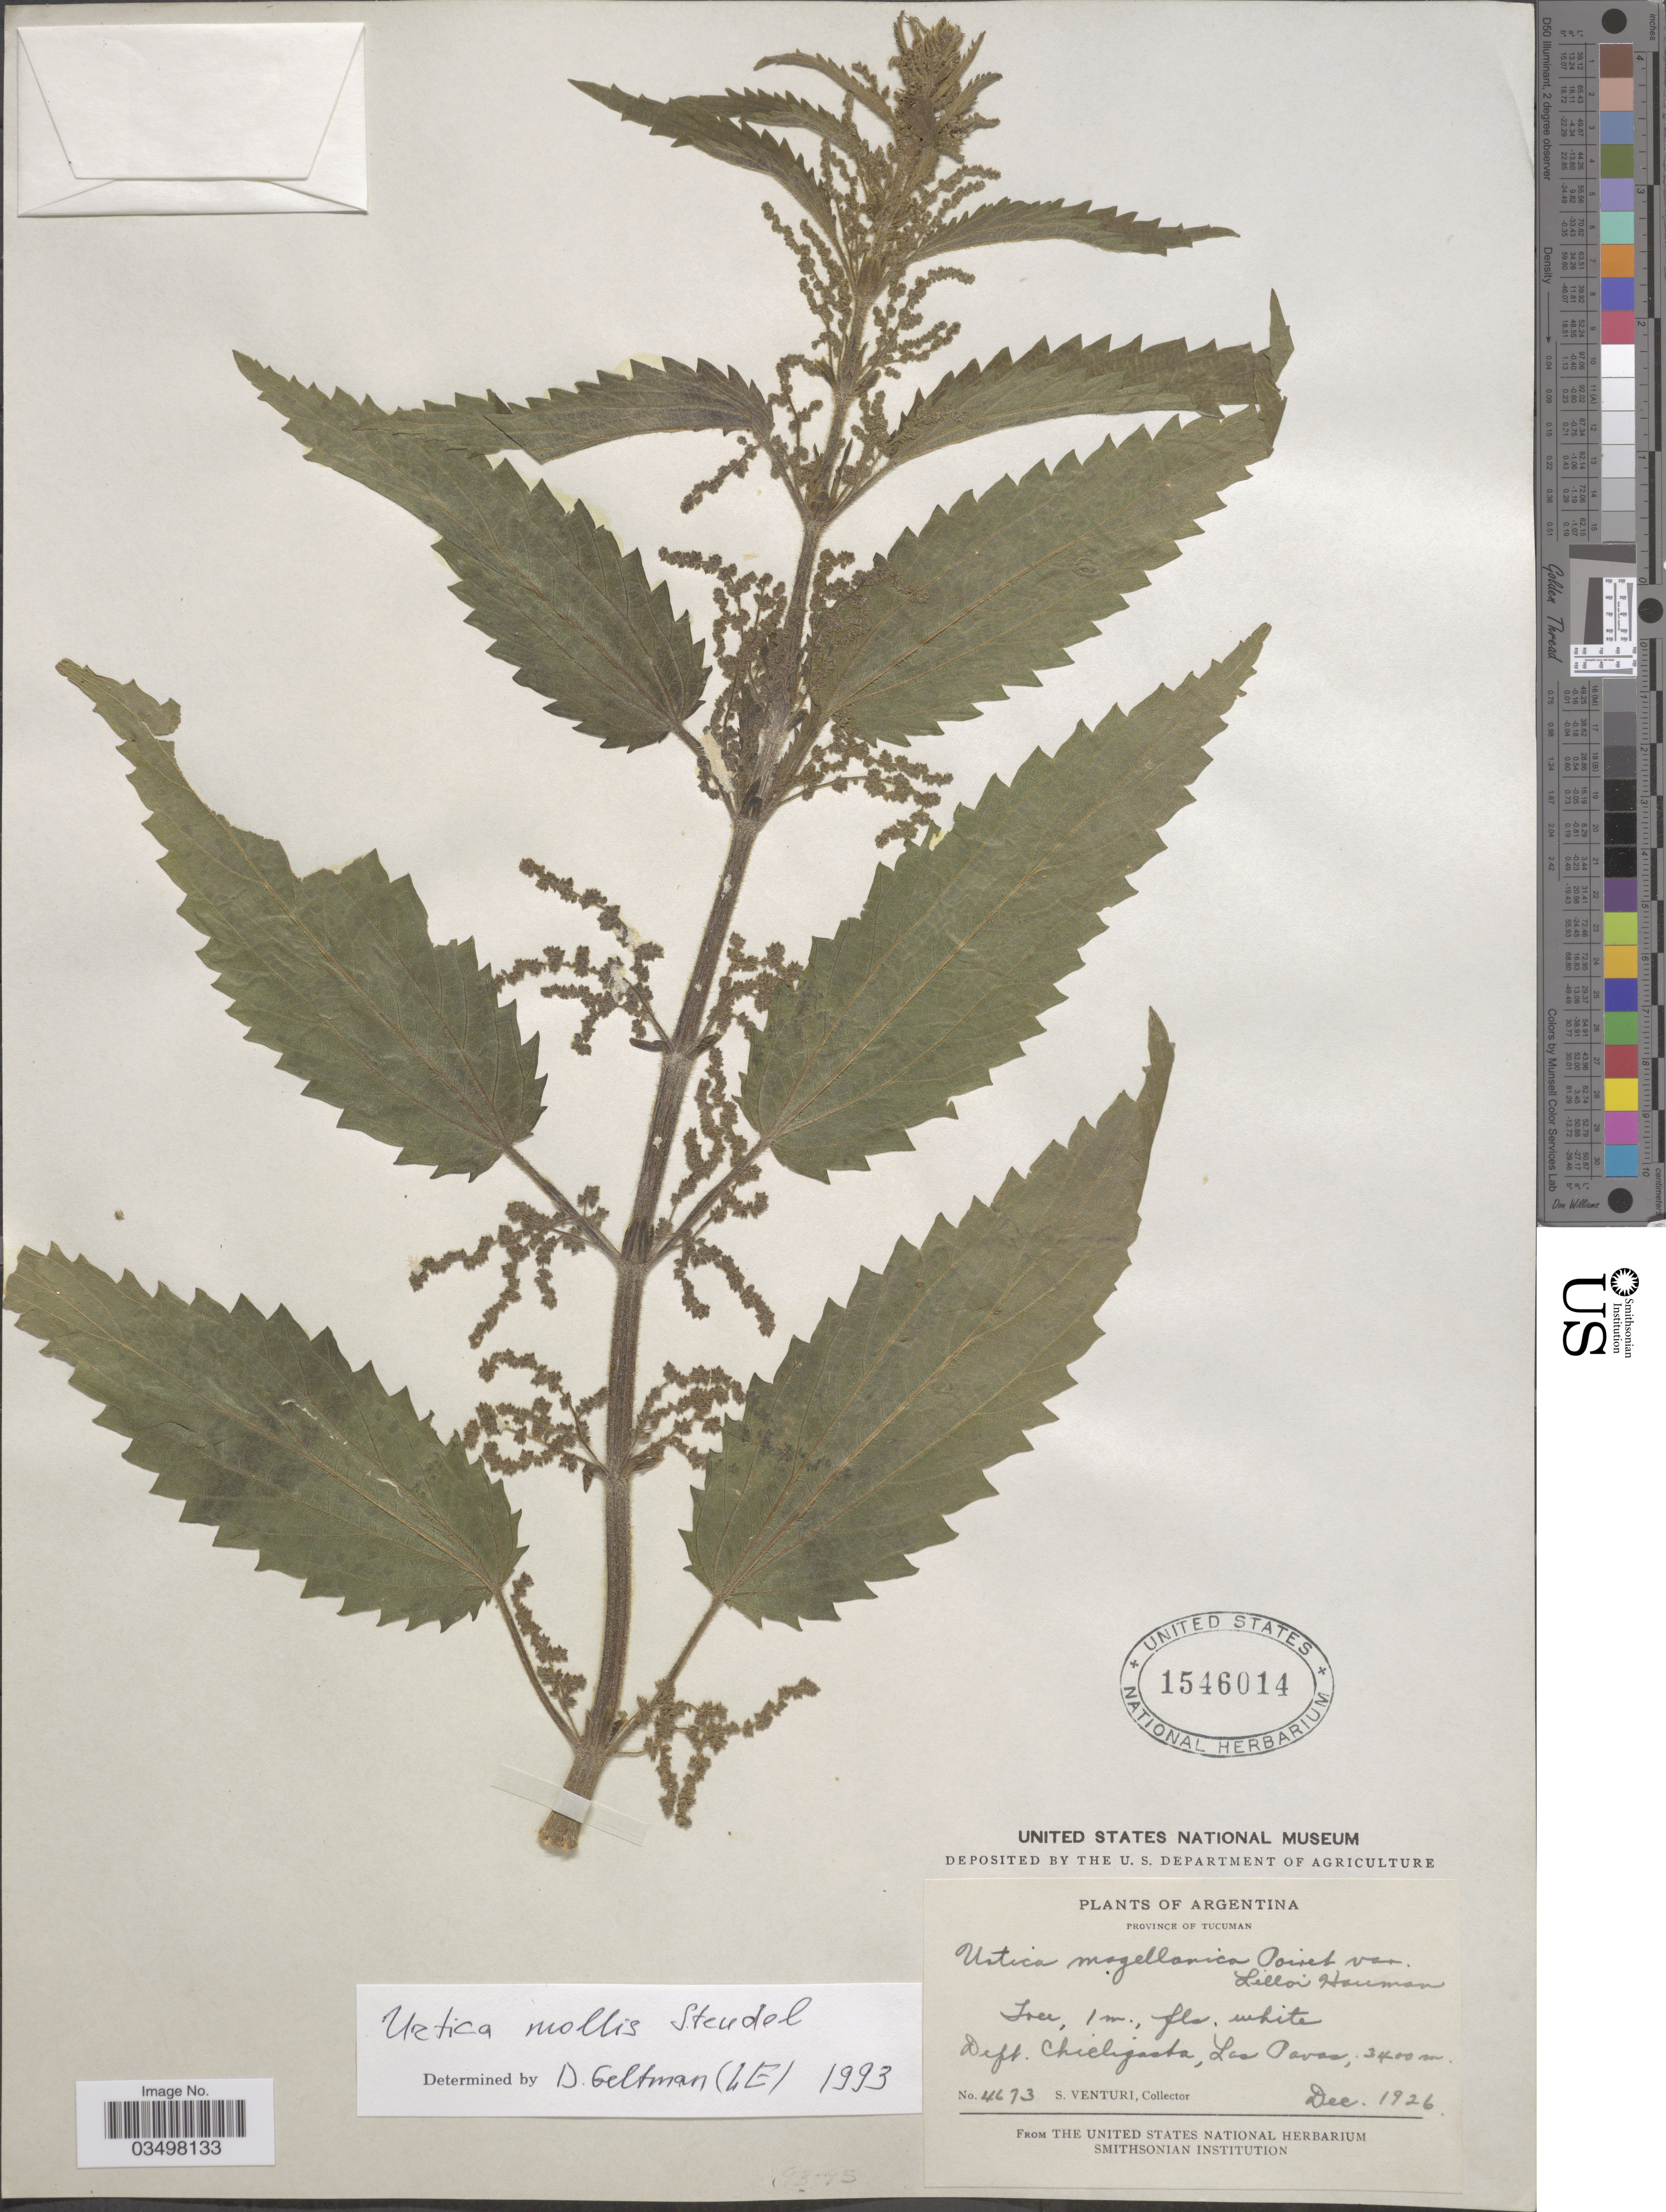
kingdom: Plantae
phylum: Tracheophyta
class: Magnoliopsida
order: Rosales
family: Urticaceae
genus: Urtica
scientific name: Urtica mollis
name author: Steud.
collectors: S. Venturi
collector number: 4673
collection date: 1926-12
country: Argentina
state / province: Tucuman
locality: Dept. Chicligasta, Las Pavas.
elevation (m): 3400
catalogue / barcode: US 1546014